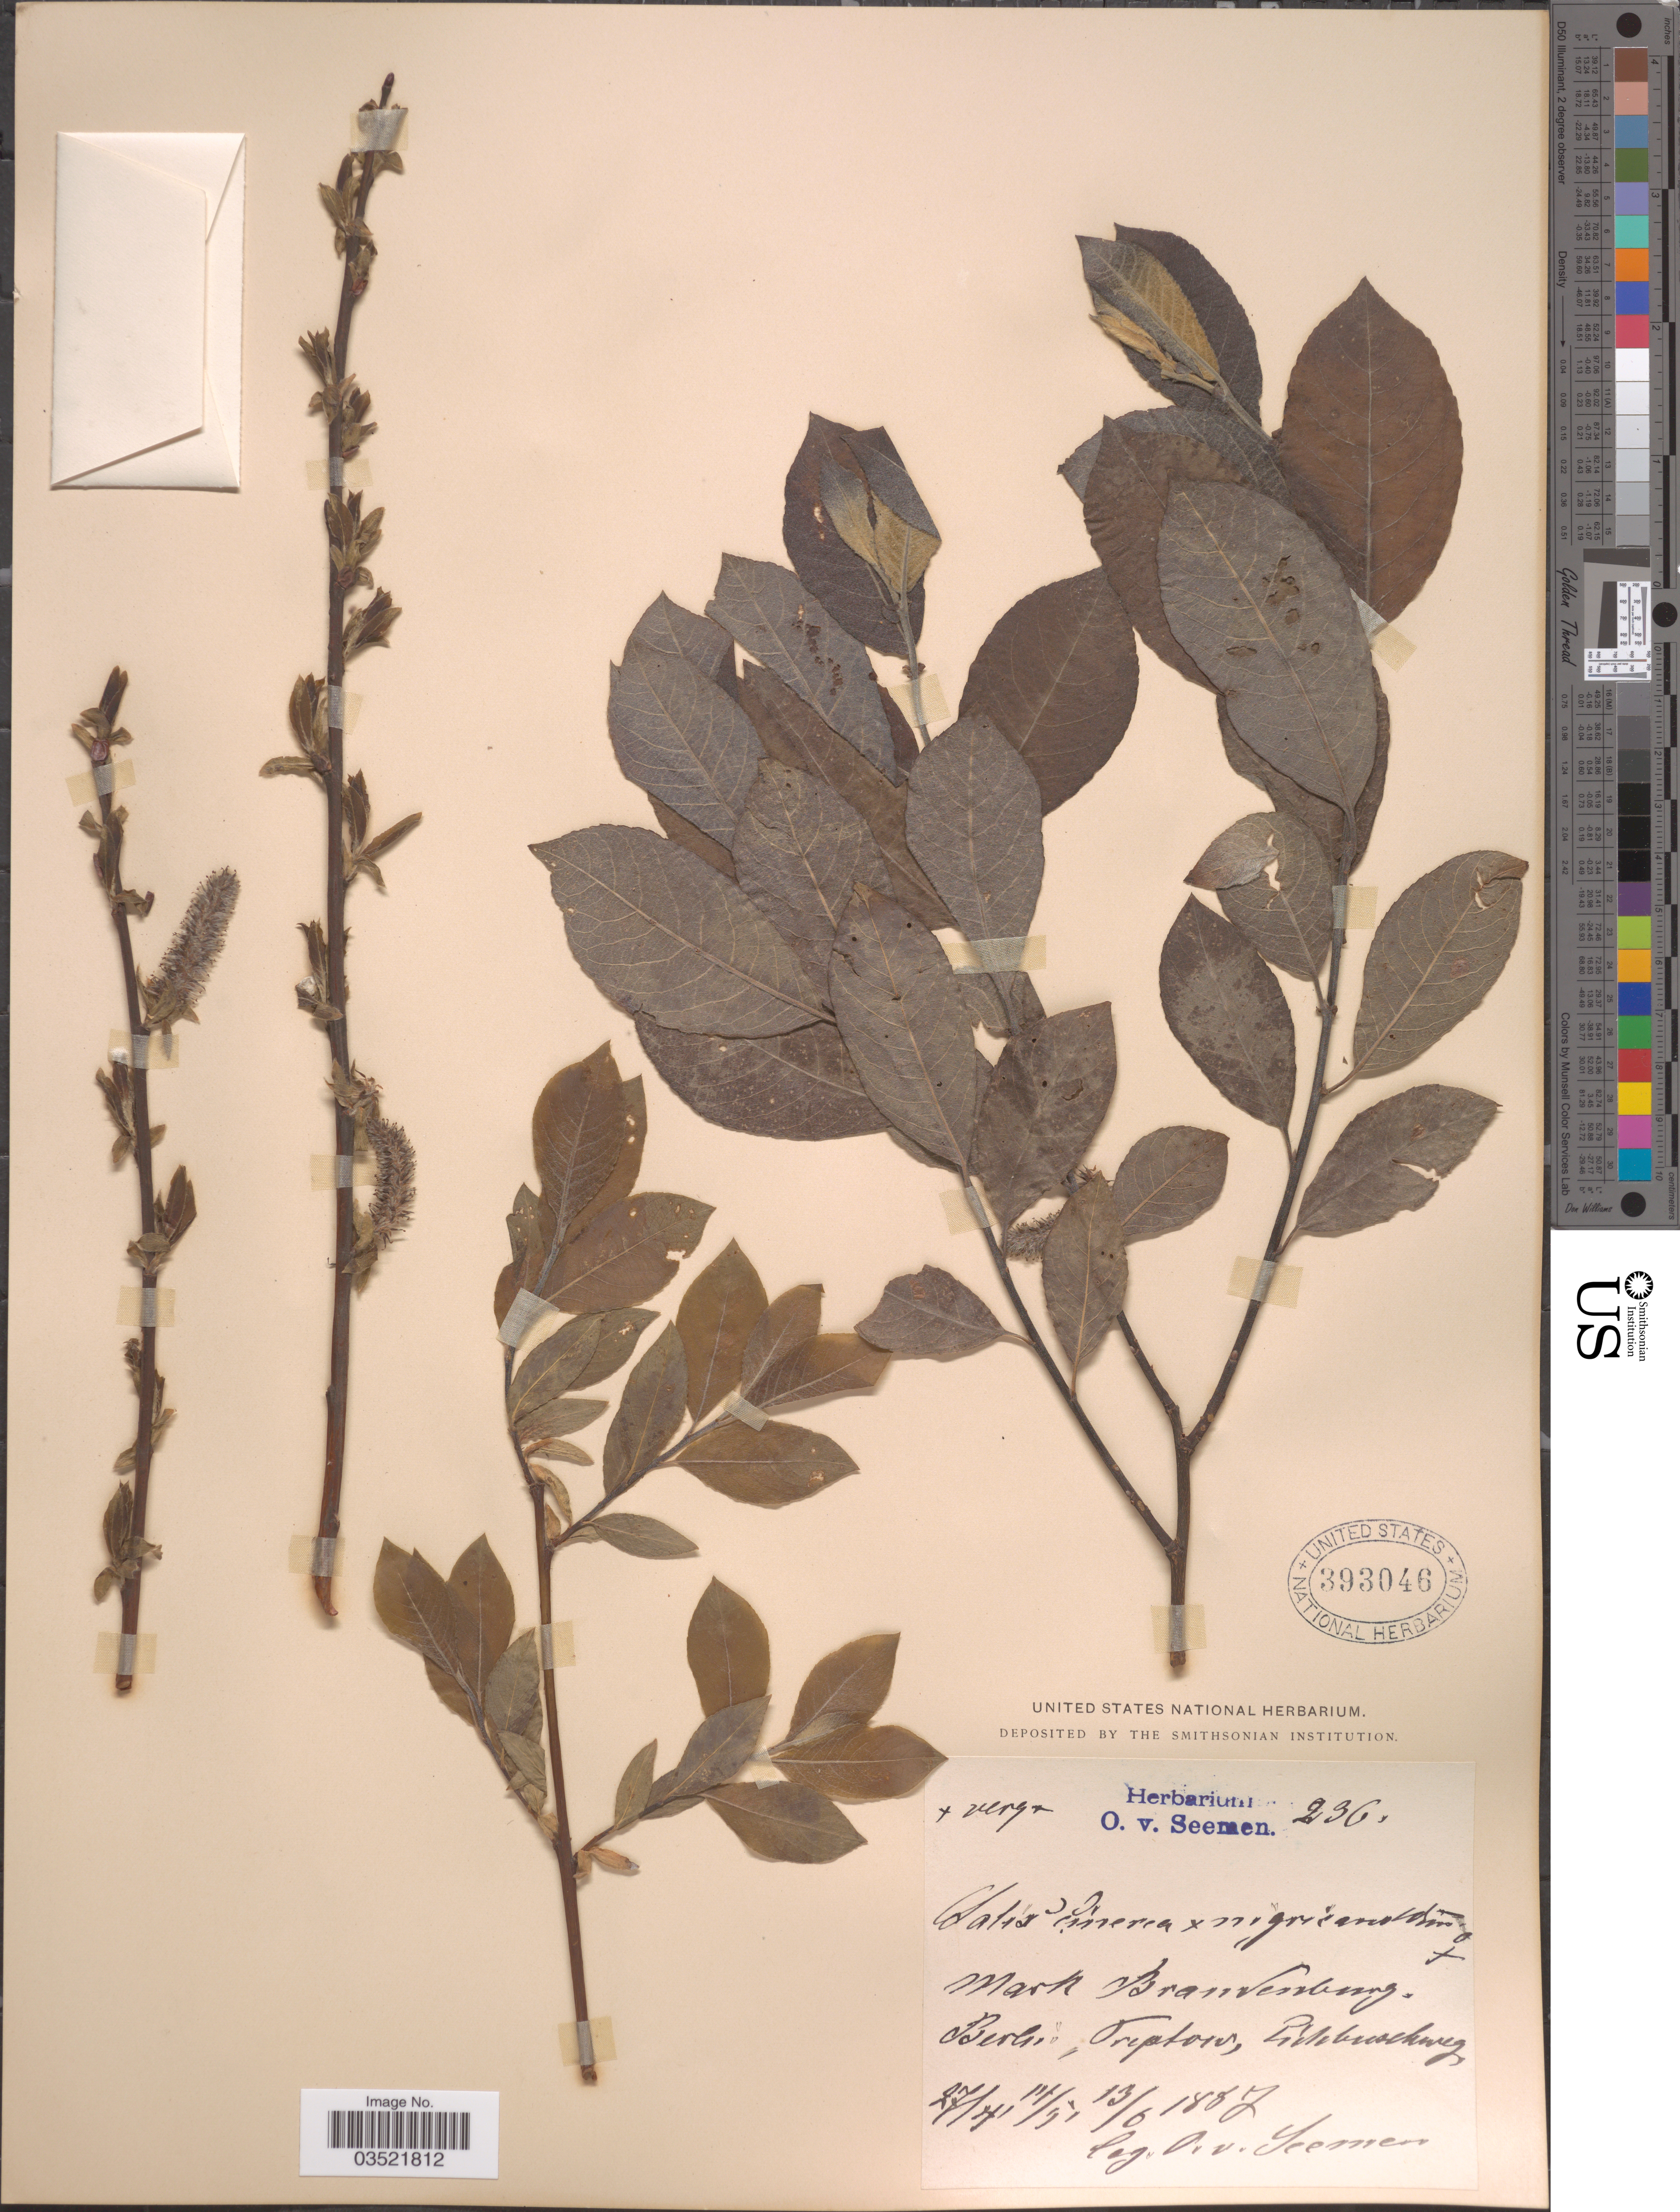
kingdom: Plantae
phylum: Tracheophyta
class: Magnoliopsida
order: Malpighiales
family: Salicaceae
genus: Salix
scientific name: Salix cinerea x S. nigricans Sm.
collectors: K. O. von Seemen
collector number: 236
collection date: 1887-04-27/1887-06-13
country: Germany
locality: Mark Brandenburg, Berlin, Treptow, Eichbuschweg.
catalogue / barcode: US 393046